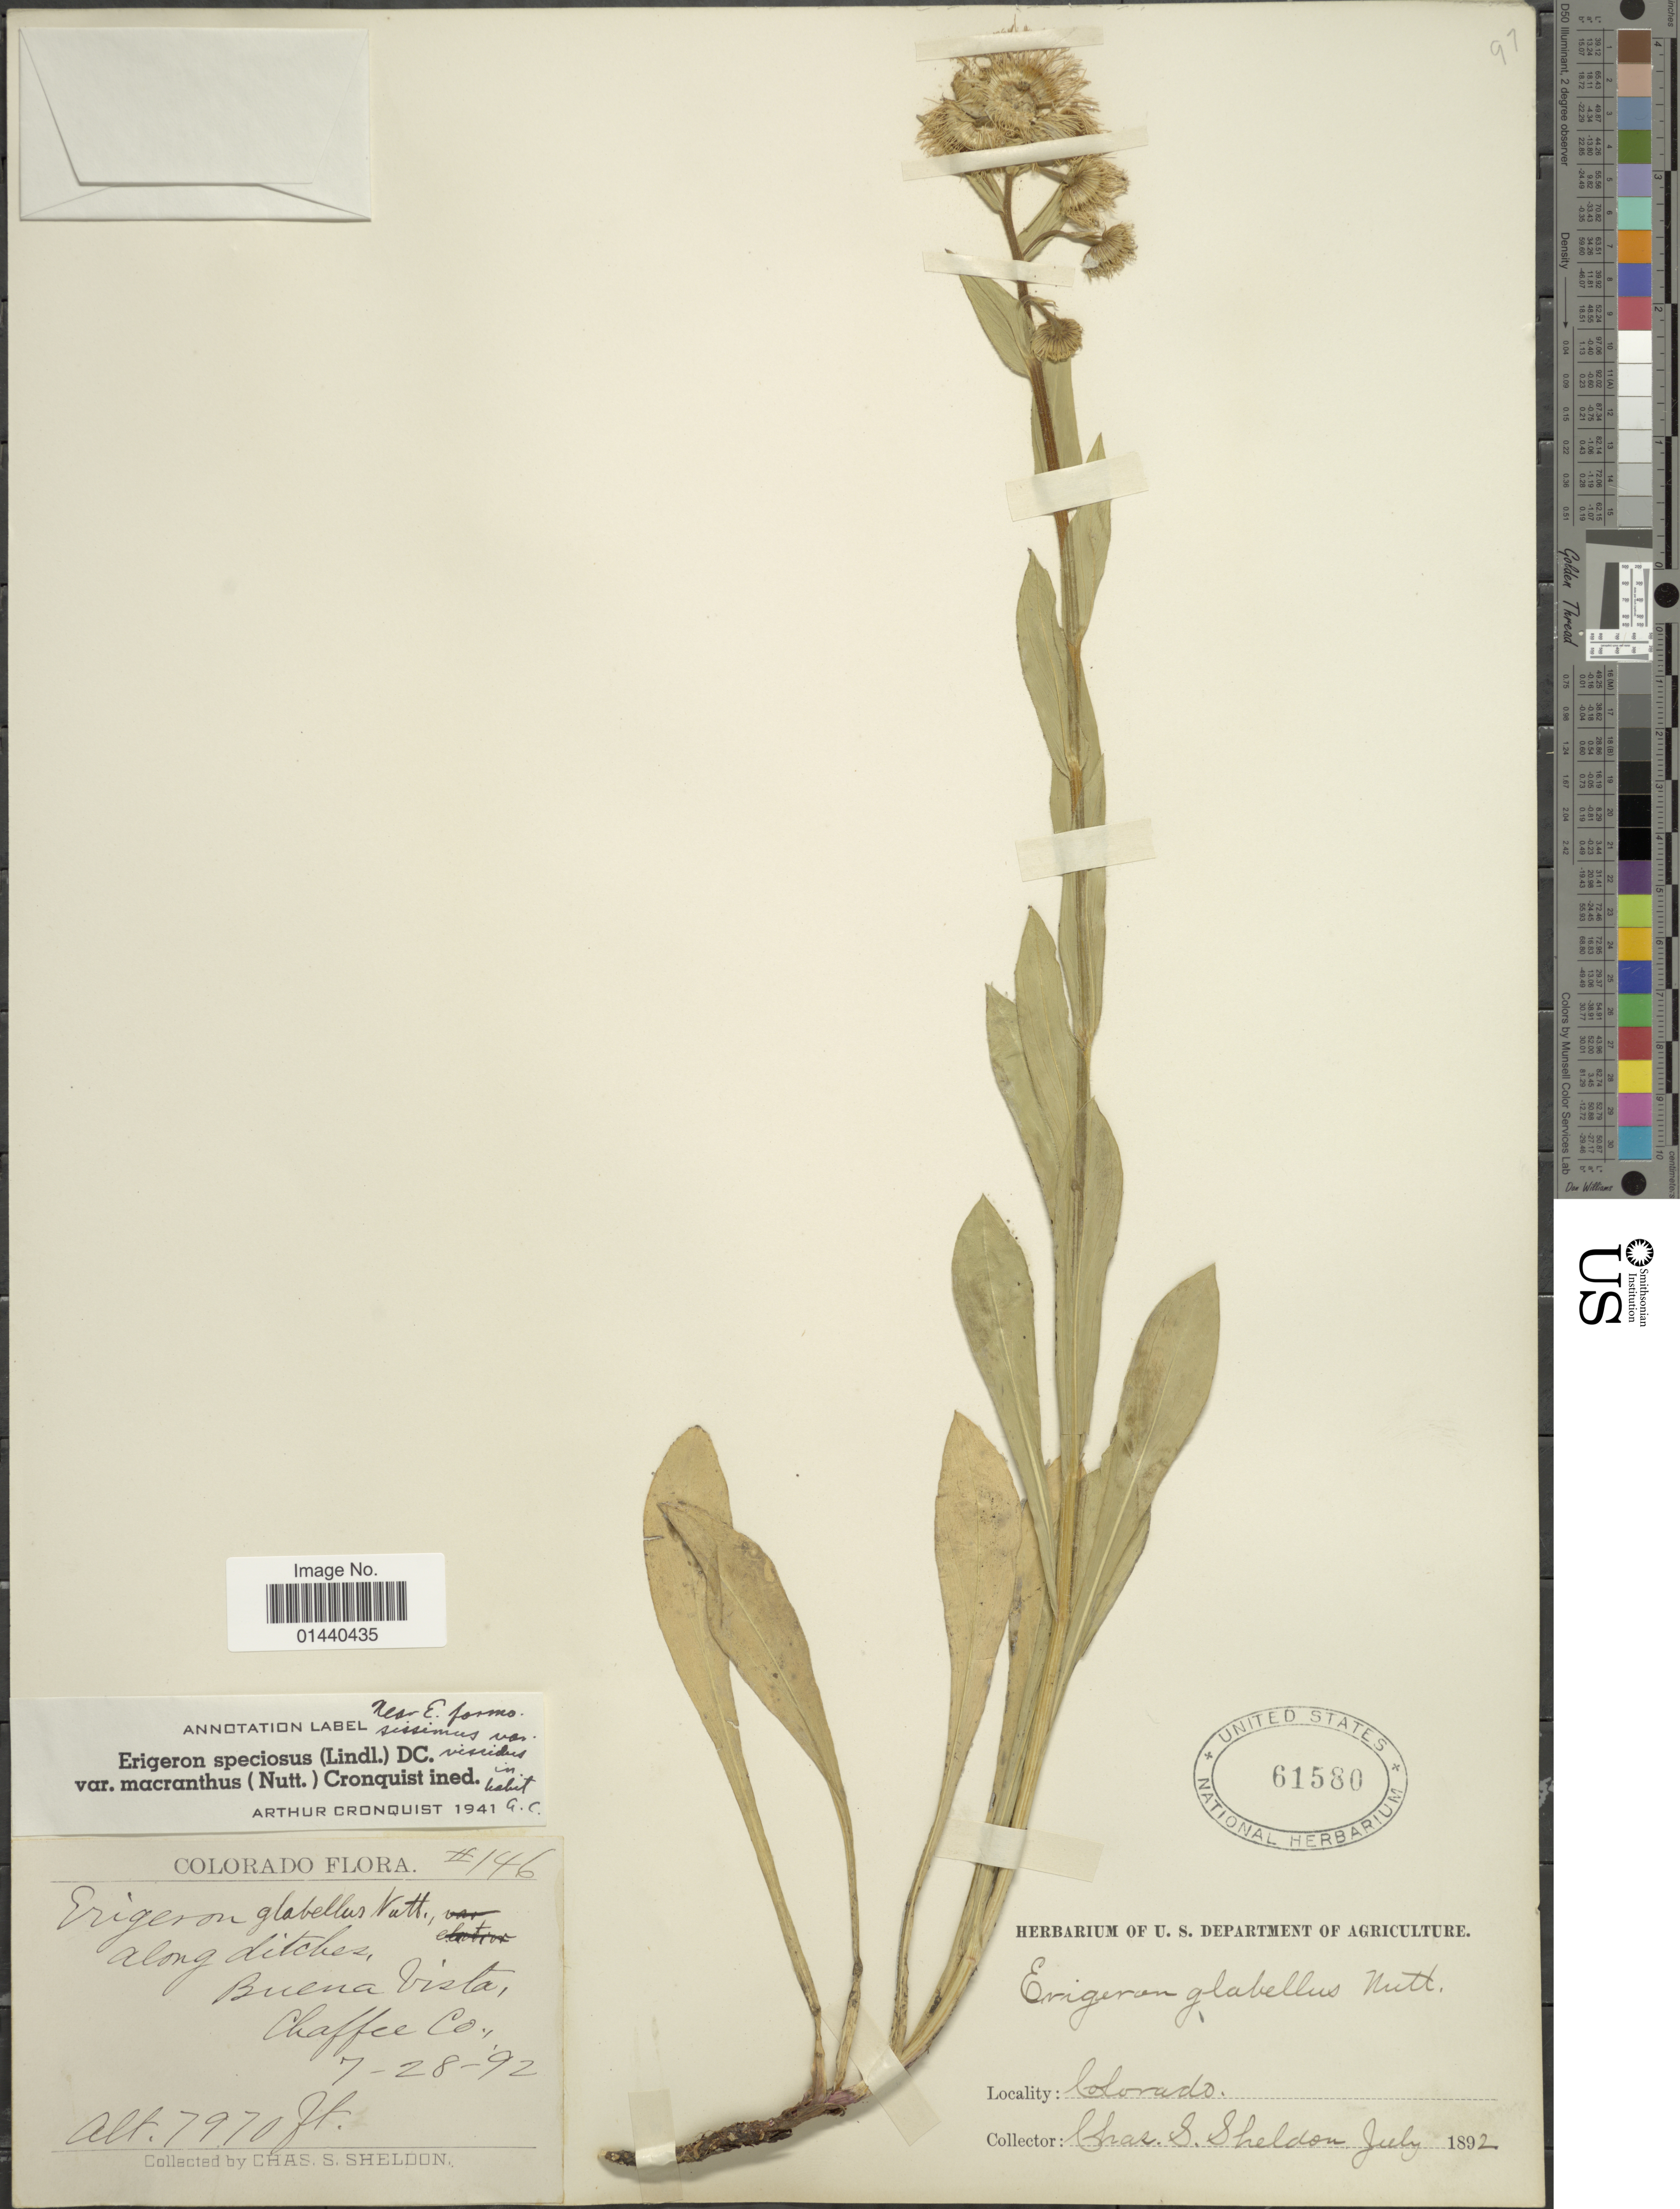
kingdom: Plantae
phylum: Tracheophyta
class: Magnoliopsida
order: Asterales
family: Asteraceae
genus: Erigeron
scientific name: Erigeron speciosus var. macranthus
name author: (Nutt.) Cronq.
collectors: C. S. Sheldon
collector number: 146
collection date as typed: Transcribed d/m/y: 28/7/92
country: United States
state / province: Colorado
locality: Buena Vista. Chaffes Co.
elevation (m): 2429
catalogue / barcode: US 61580